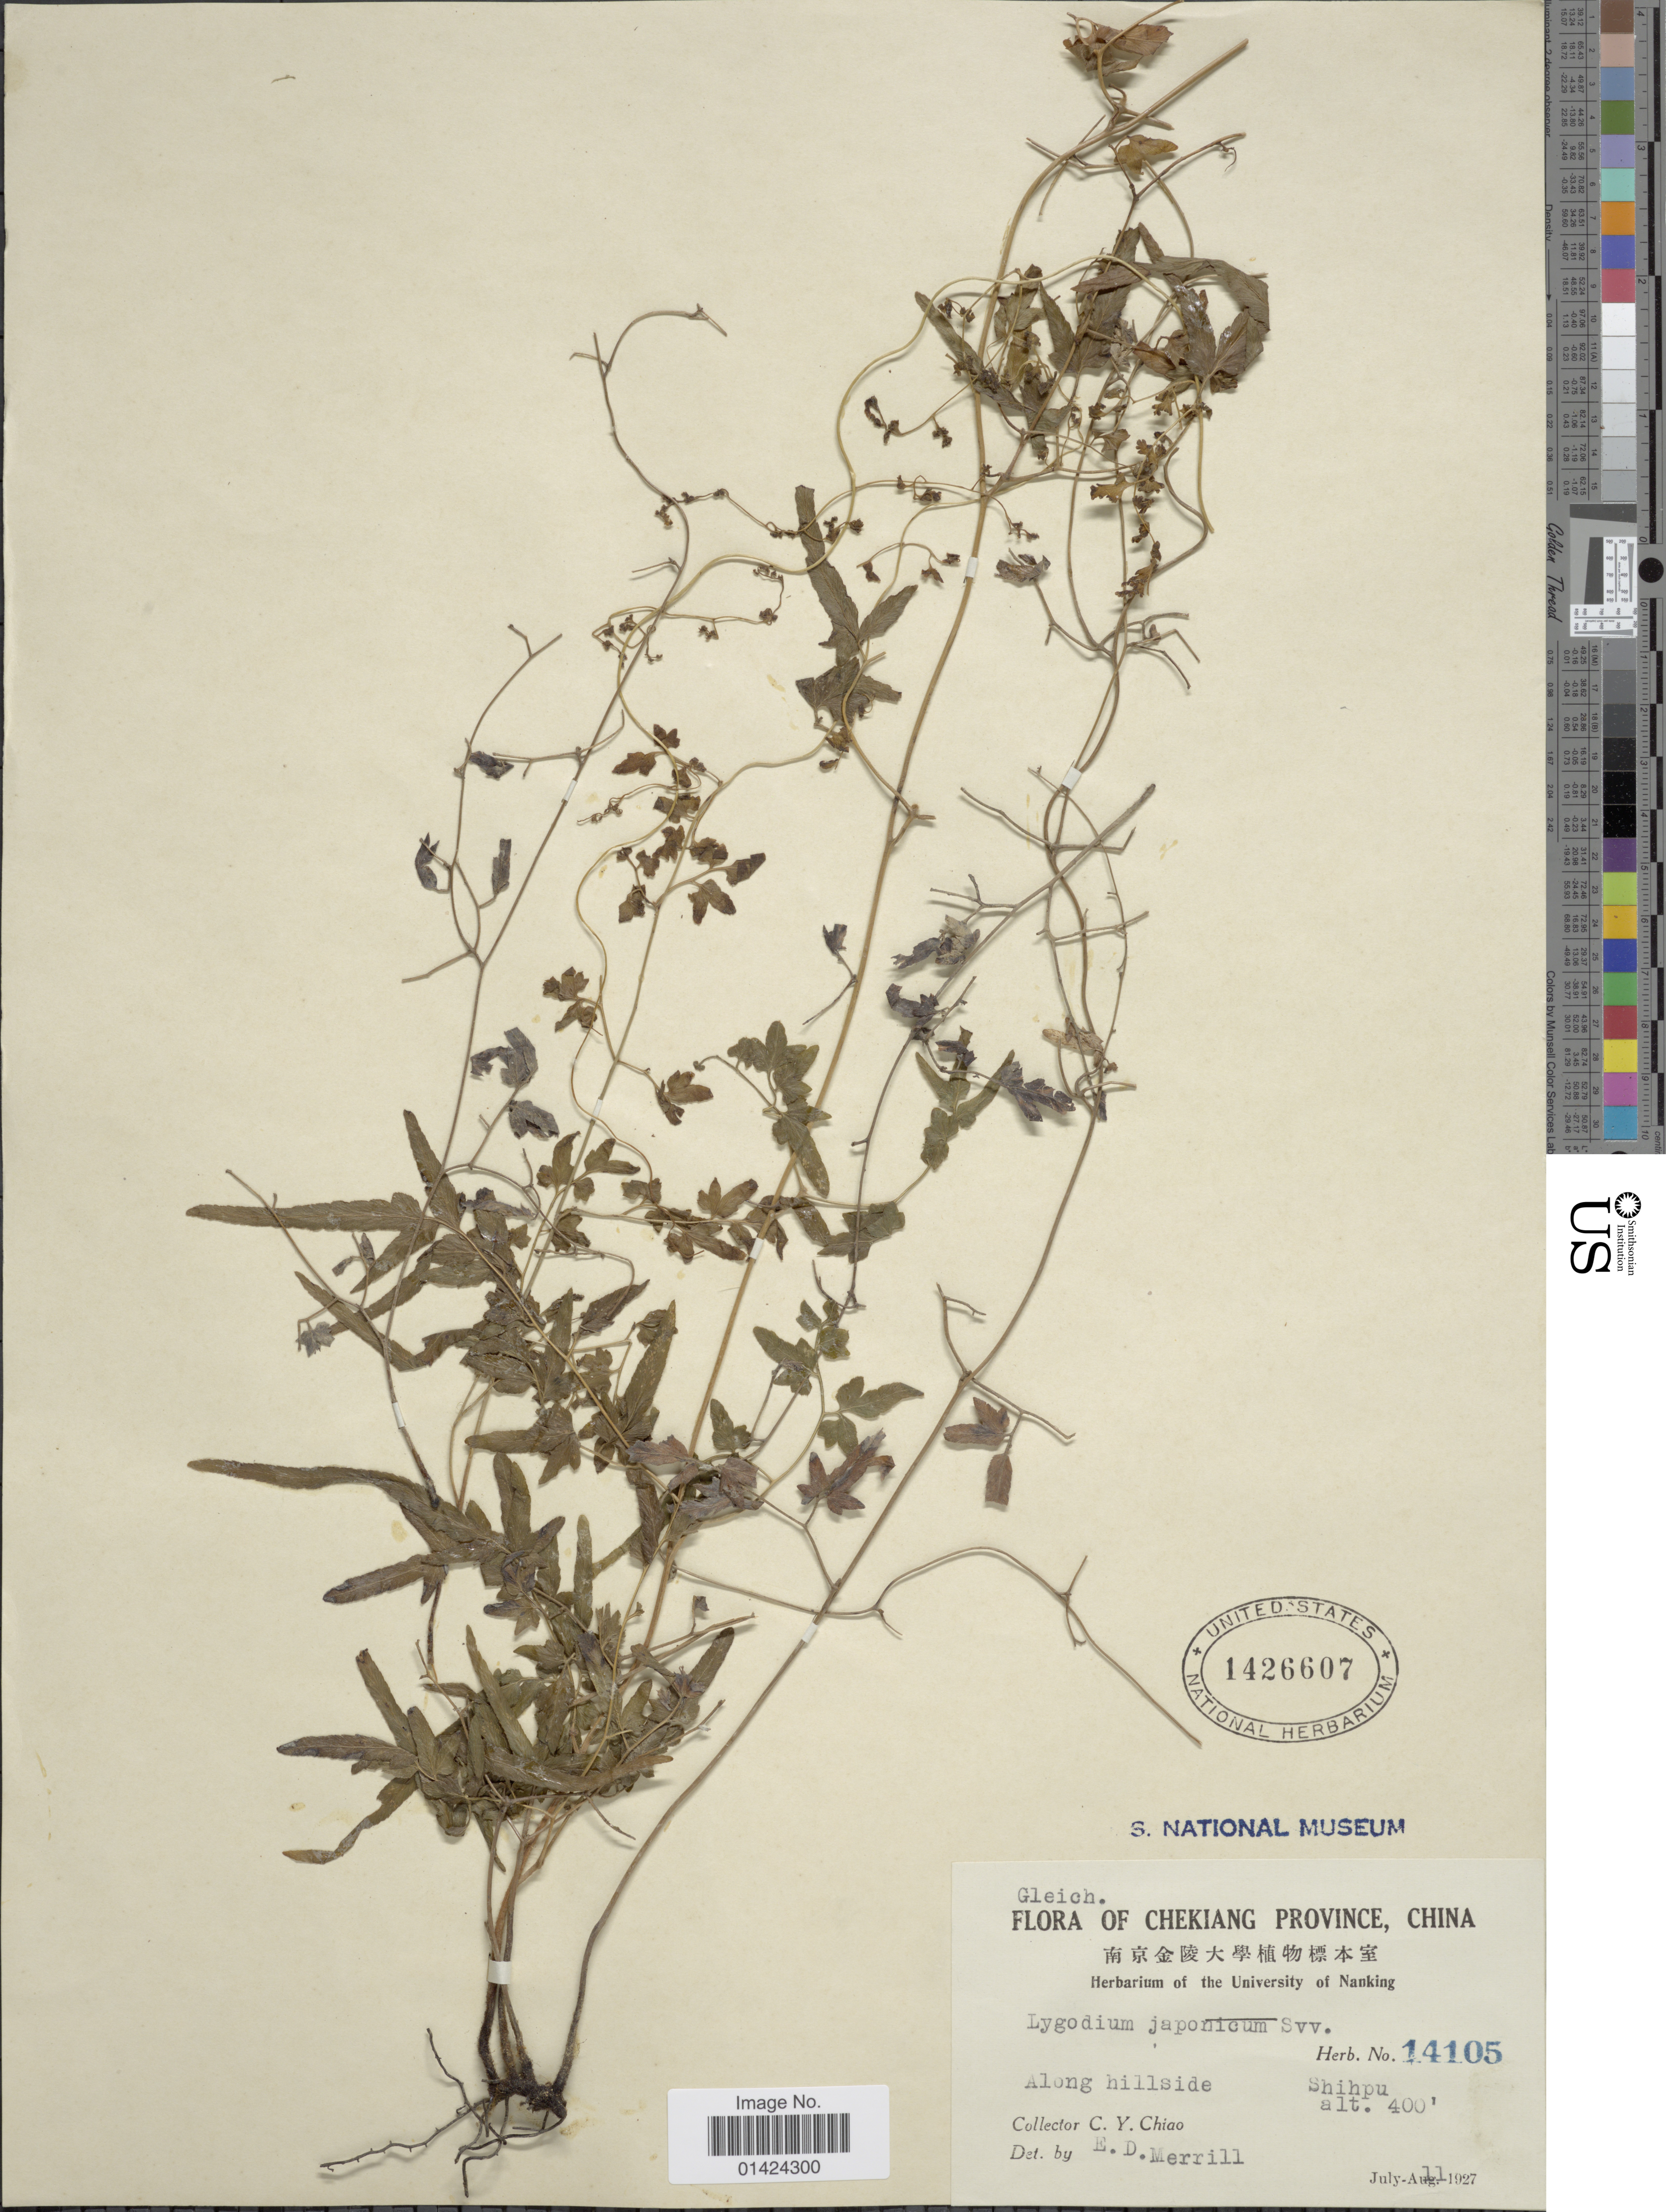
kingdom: Plantae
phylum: Tracheophyta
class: Polypodiopsida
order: Schizaeales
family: Lygodiaceae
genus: Lygodium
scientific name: Lygodium japonicum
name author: (Thunb.) Sw.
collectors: C. Y. Chiao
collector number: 14105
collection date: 1927-07-11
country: China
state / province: Zhejiang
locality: Chekiang Province. Along hillside. Shihpu.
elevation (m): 122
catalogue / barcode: US 1426607